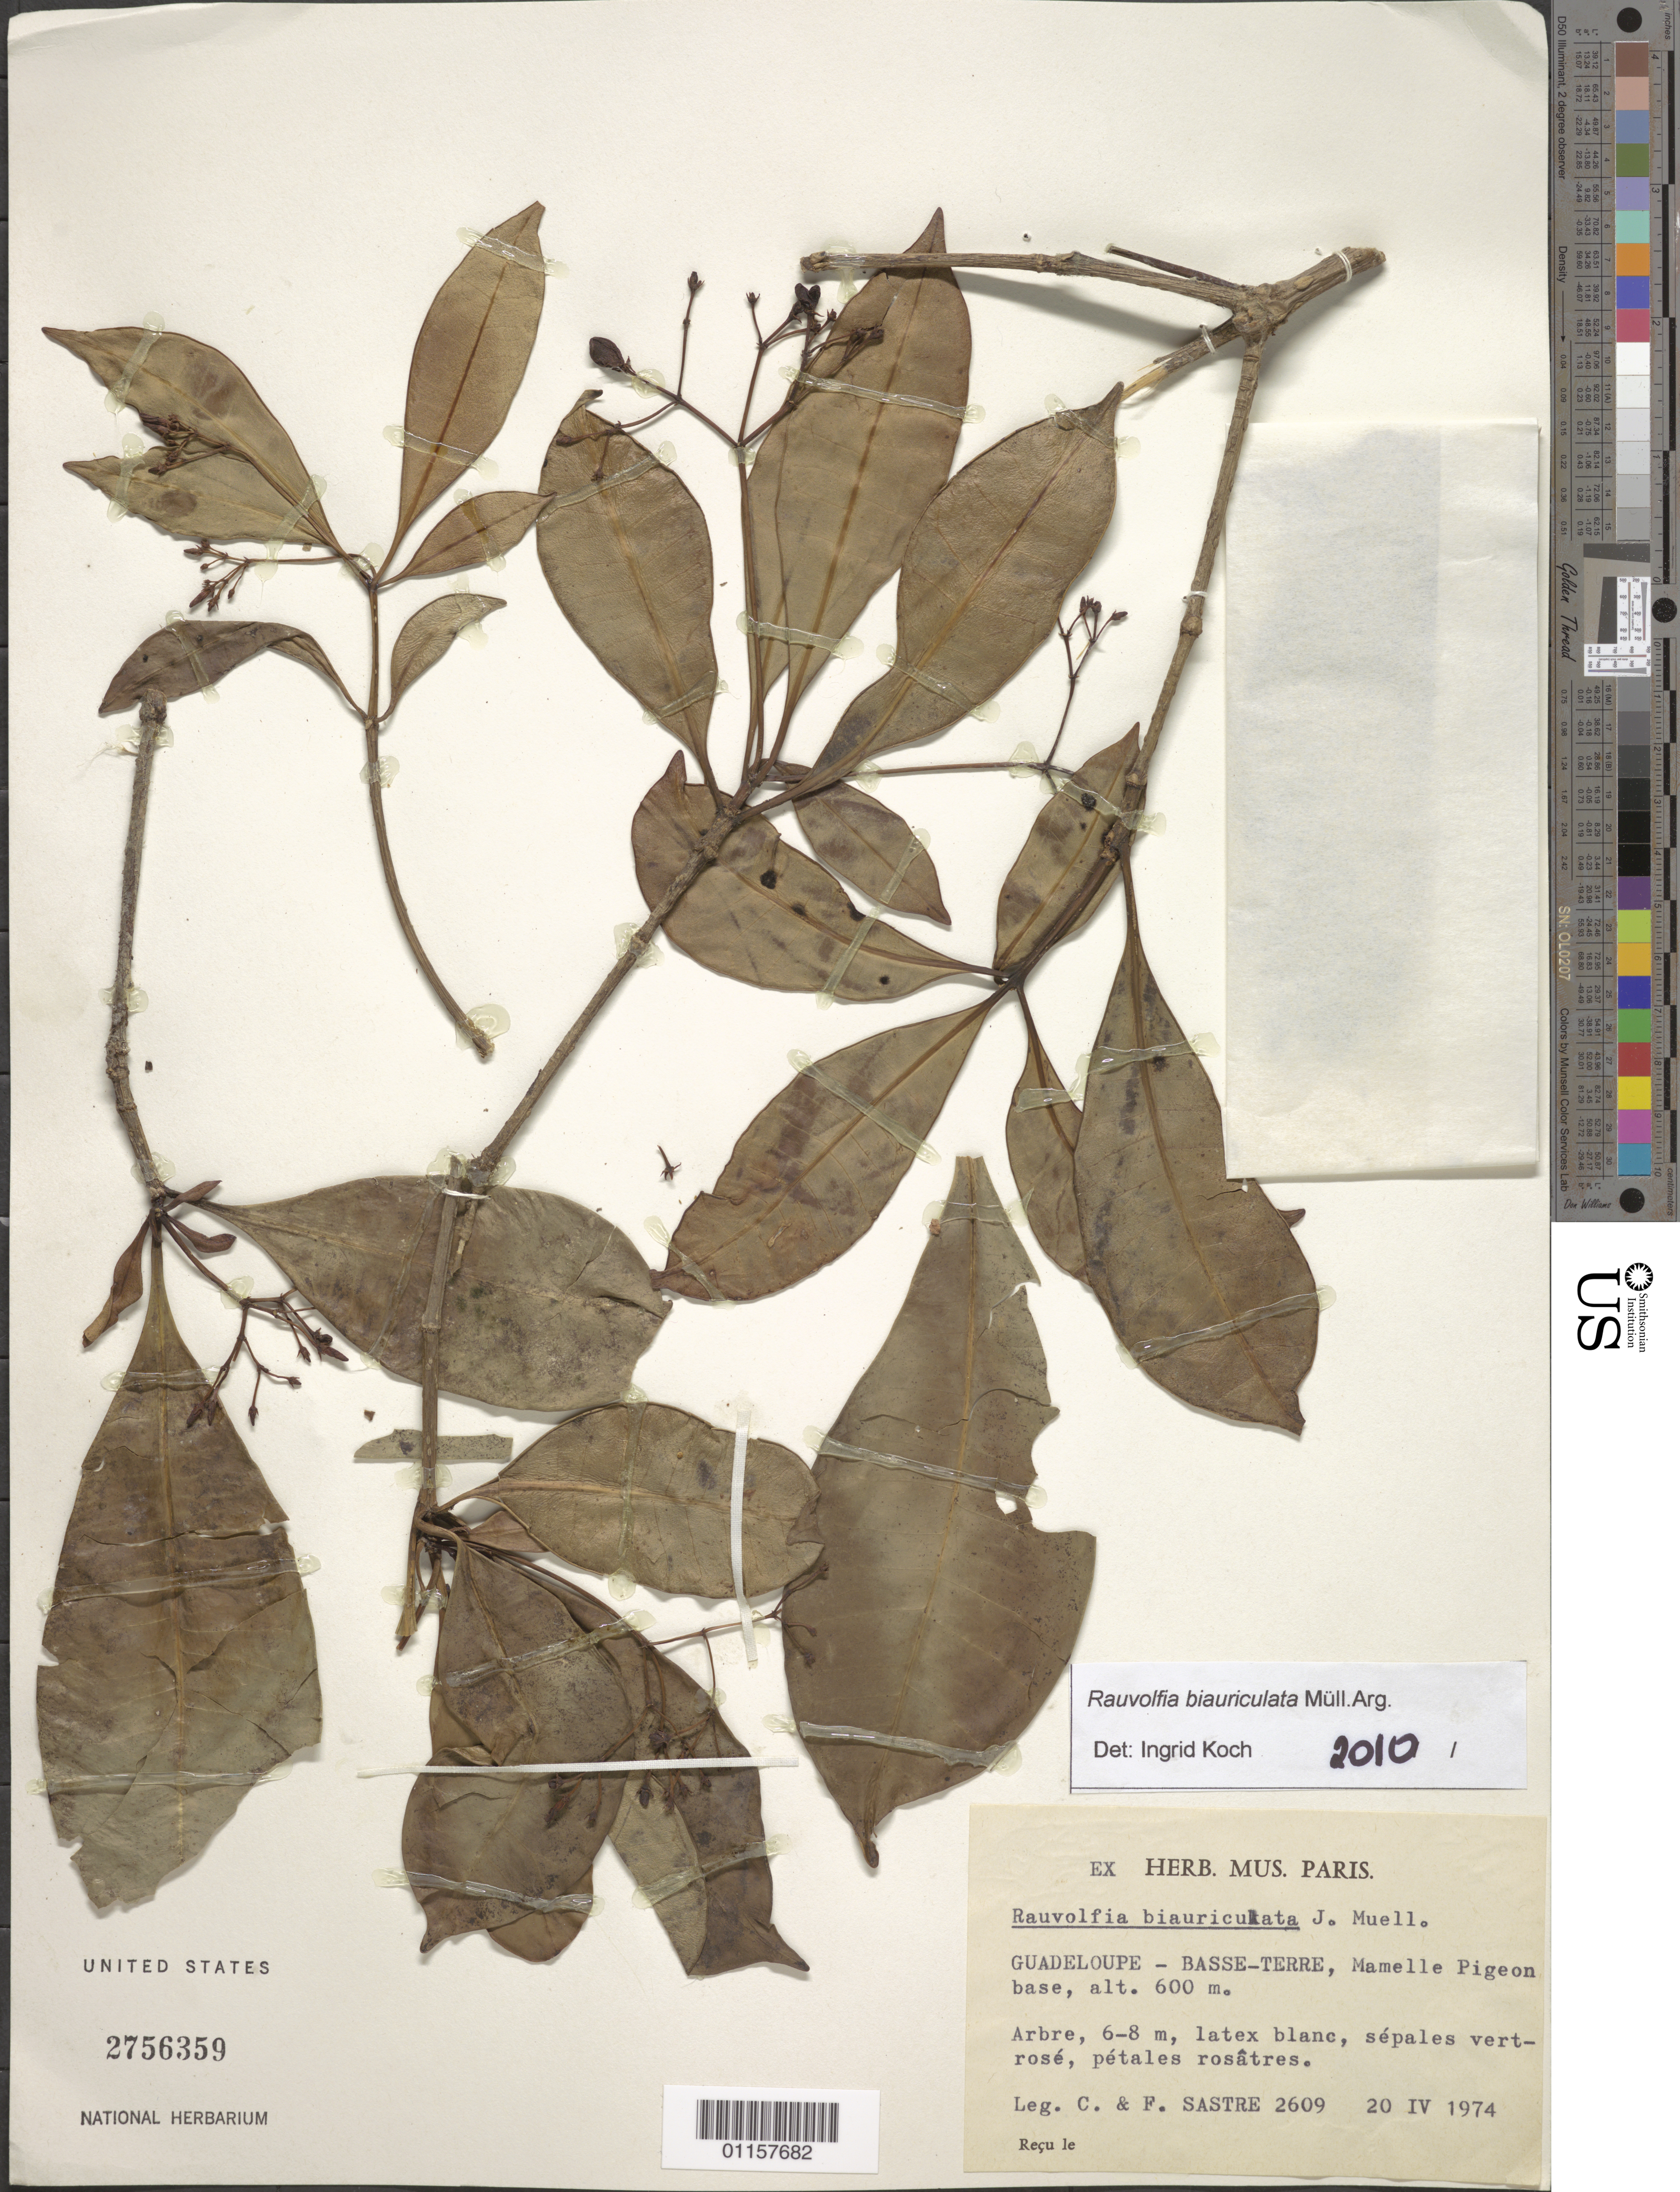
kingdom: Plantae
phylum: Tracheophyta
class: Magnoliopsida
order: Gentianales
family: Apocynaceae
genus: Rauvolfia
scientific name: Rauvolfia biauriculata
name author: Müll. Arg.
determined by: Koch, I.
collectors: C. H. L. Sastre & F. Sastre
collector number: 2609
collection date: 1974-04-20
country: Guadeloupe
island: Basse Terre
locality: Mamelle Pigeon base.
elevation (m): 600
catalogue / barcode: US 2756359